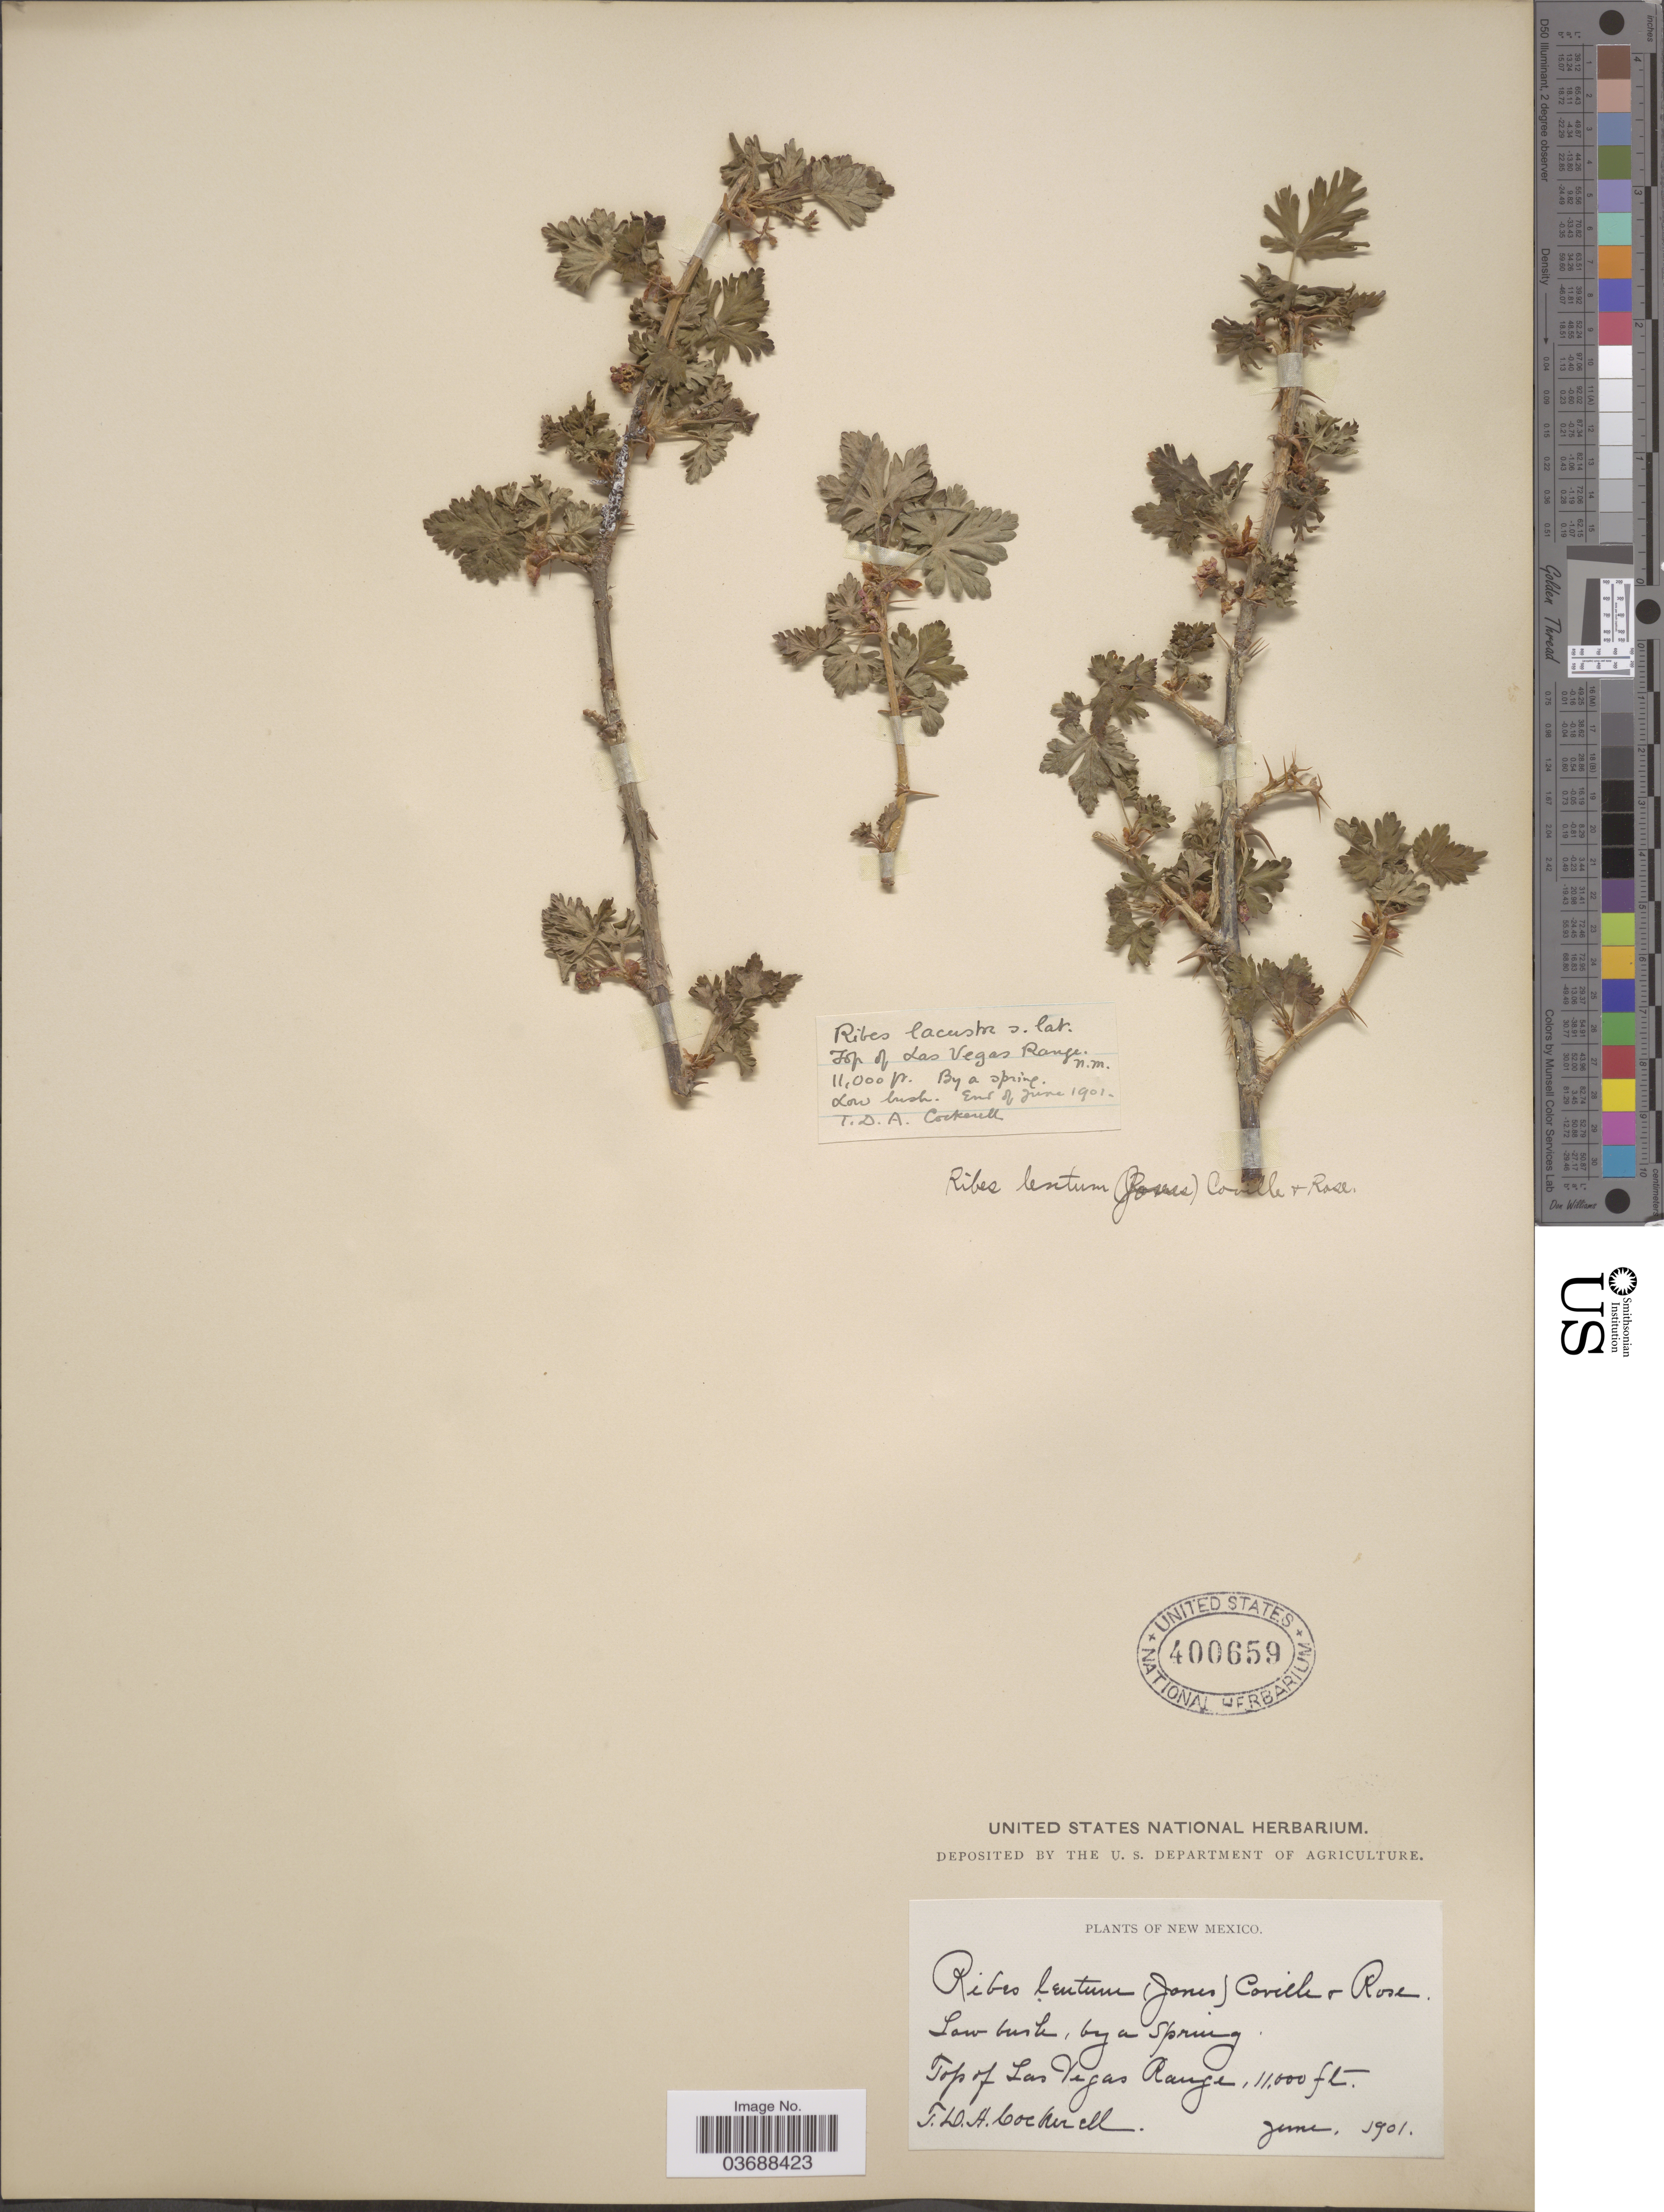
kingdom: Plantae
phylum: Tracheophyta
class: Magnoliopsida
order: Saxifragales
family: Grossulariaceae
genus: Ribes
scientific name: Ribes montigenum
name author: McClatchie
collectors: T. Cockerell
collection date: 1901-06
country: United States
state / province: New Mexico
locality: Top of Las Vegas Range.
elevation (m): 3353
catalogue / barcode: US 400659